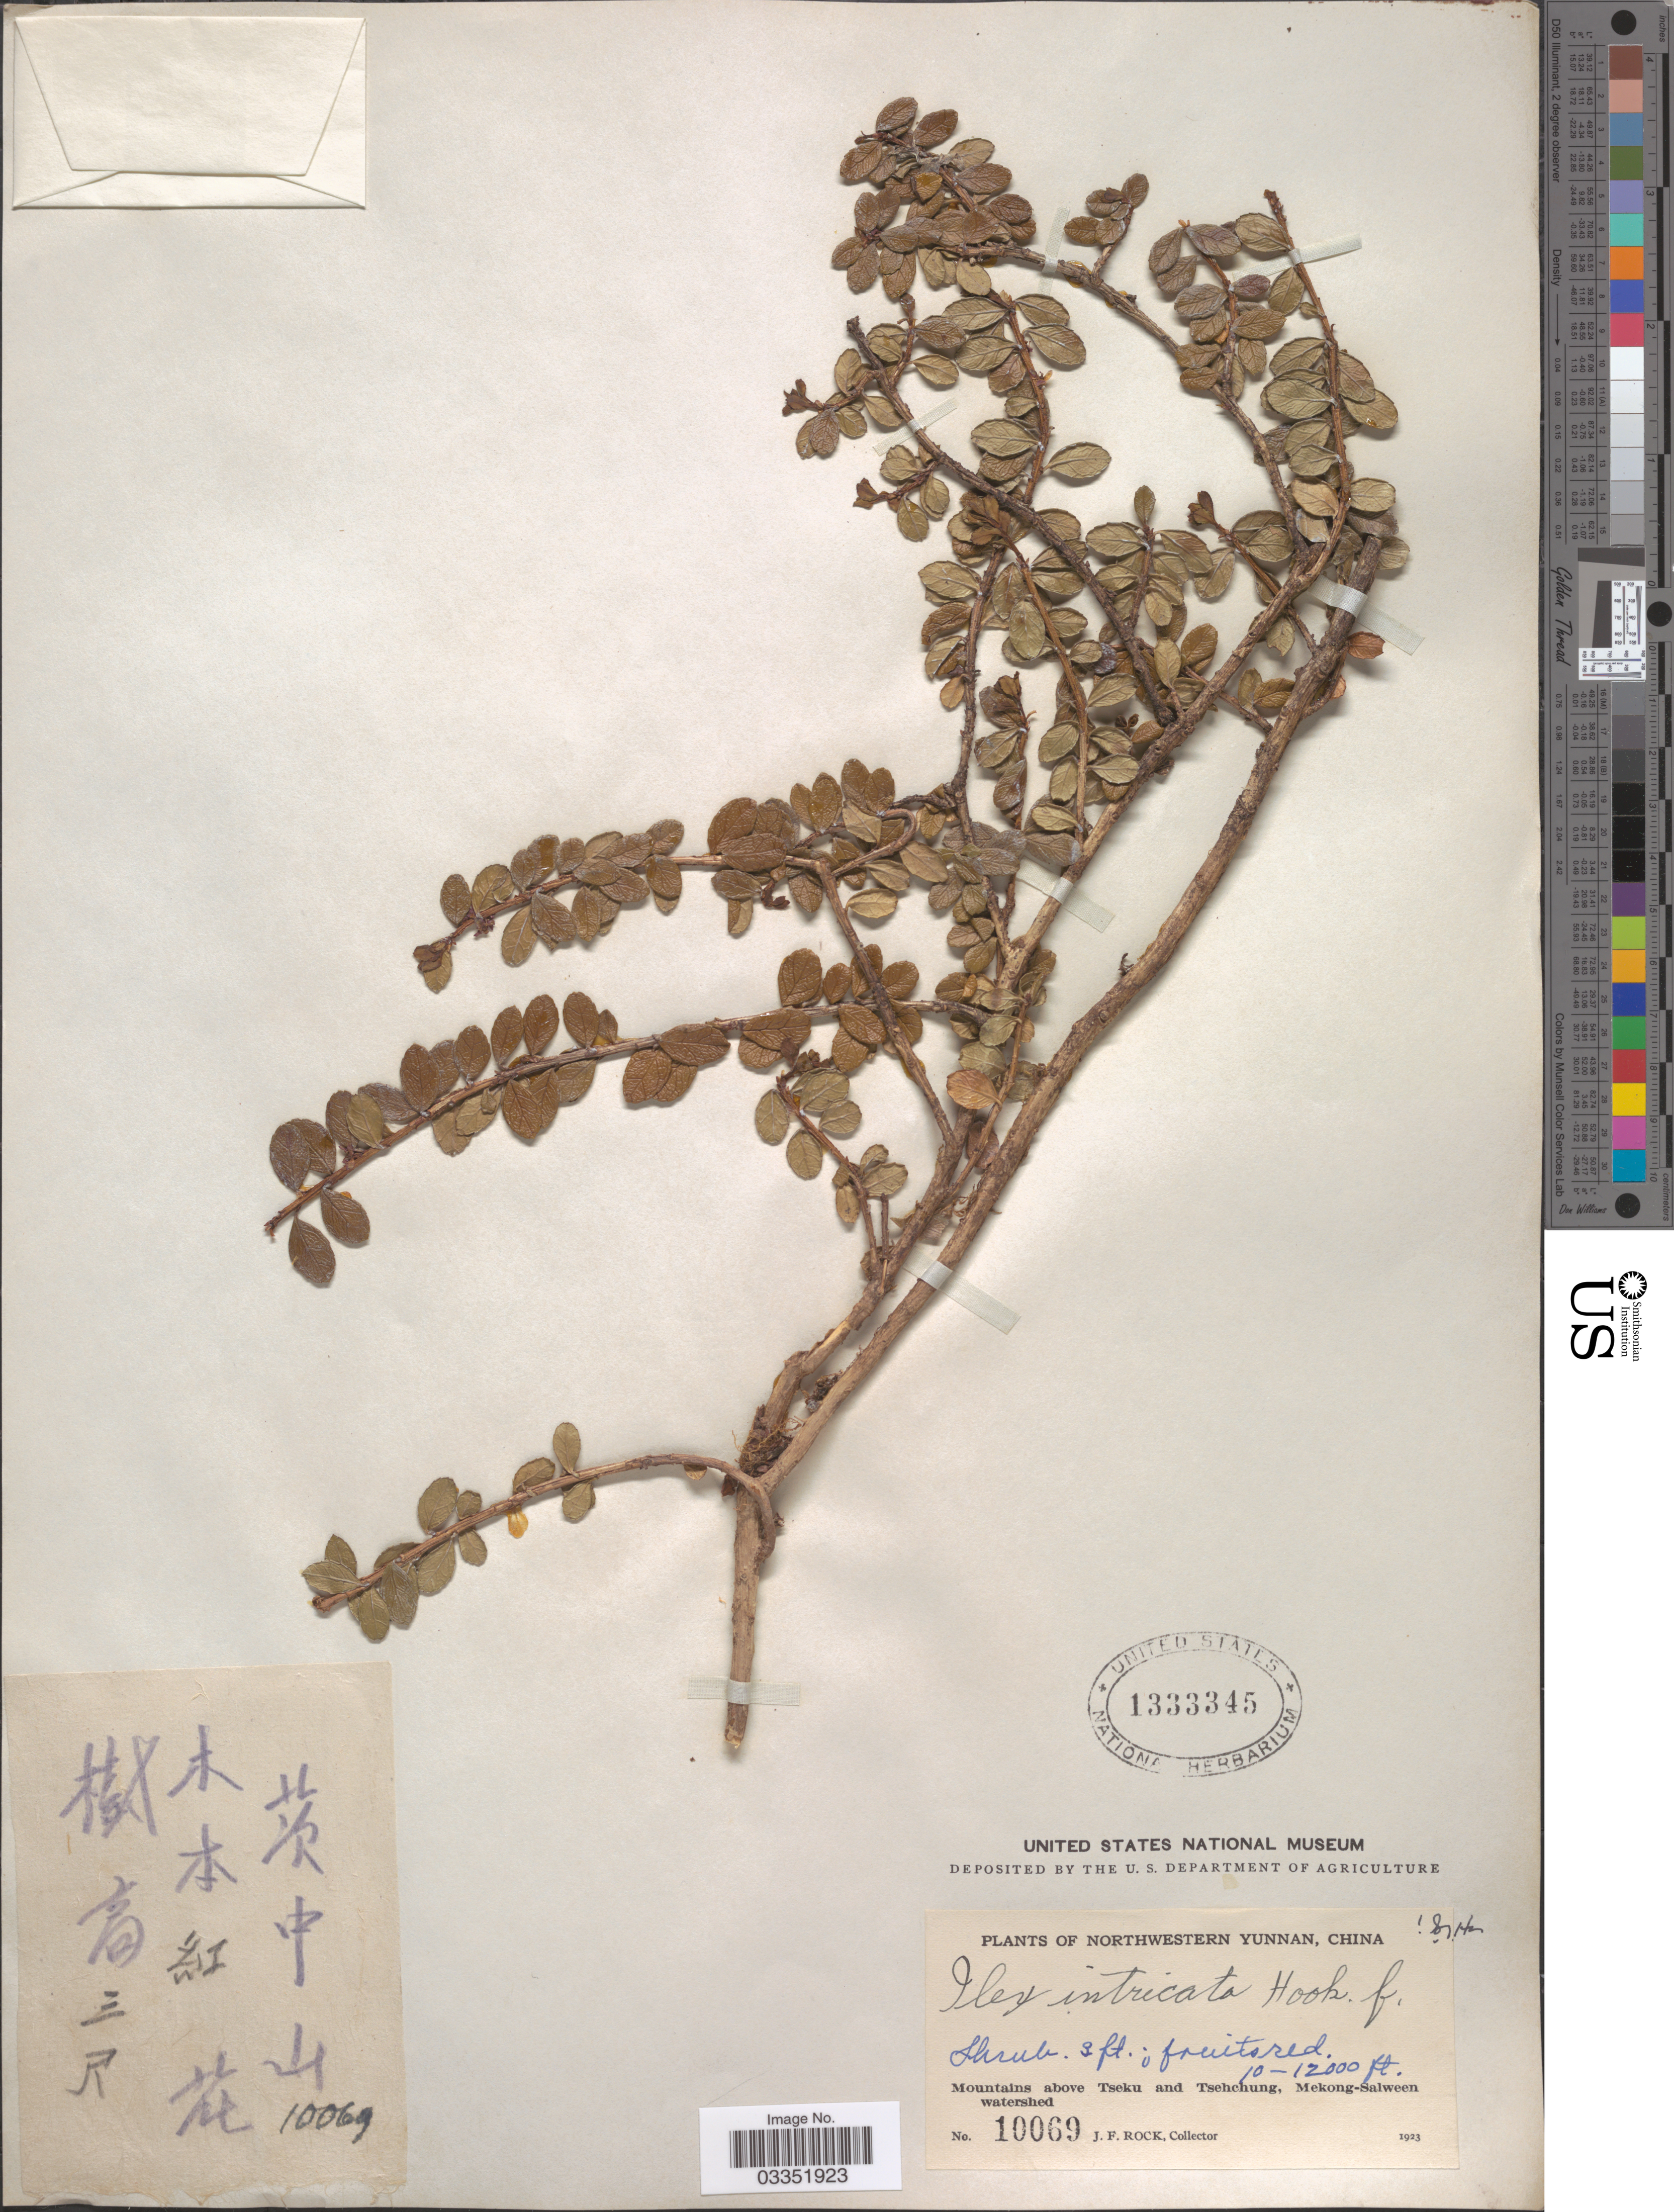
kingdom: Plantae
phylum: Tracheophyta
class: Magnoliopsida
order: Aquifoliales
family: Aquifoliaceae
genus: Ilex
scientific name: Ilex intricata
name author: Hook. f.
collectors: J. Rock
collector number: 10069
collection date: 1923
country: China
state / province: Yunnan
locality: Northwestern Yunnan. Mountains above Tseku and Tsehchung, Mekong-Salween watershed.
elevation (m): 3048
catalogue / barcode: US 1333345